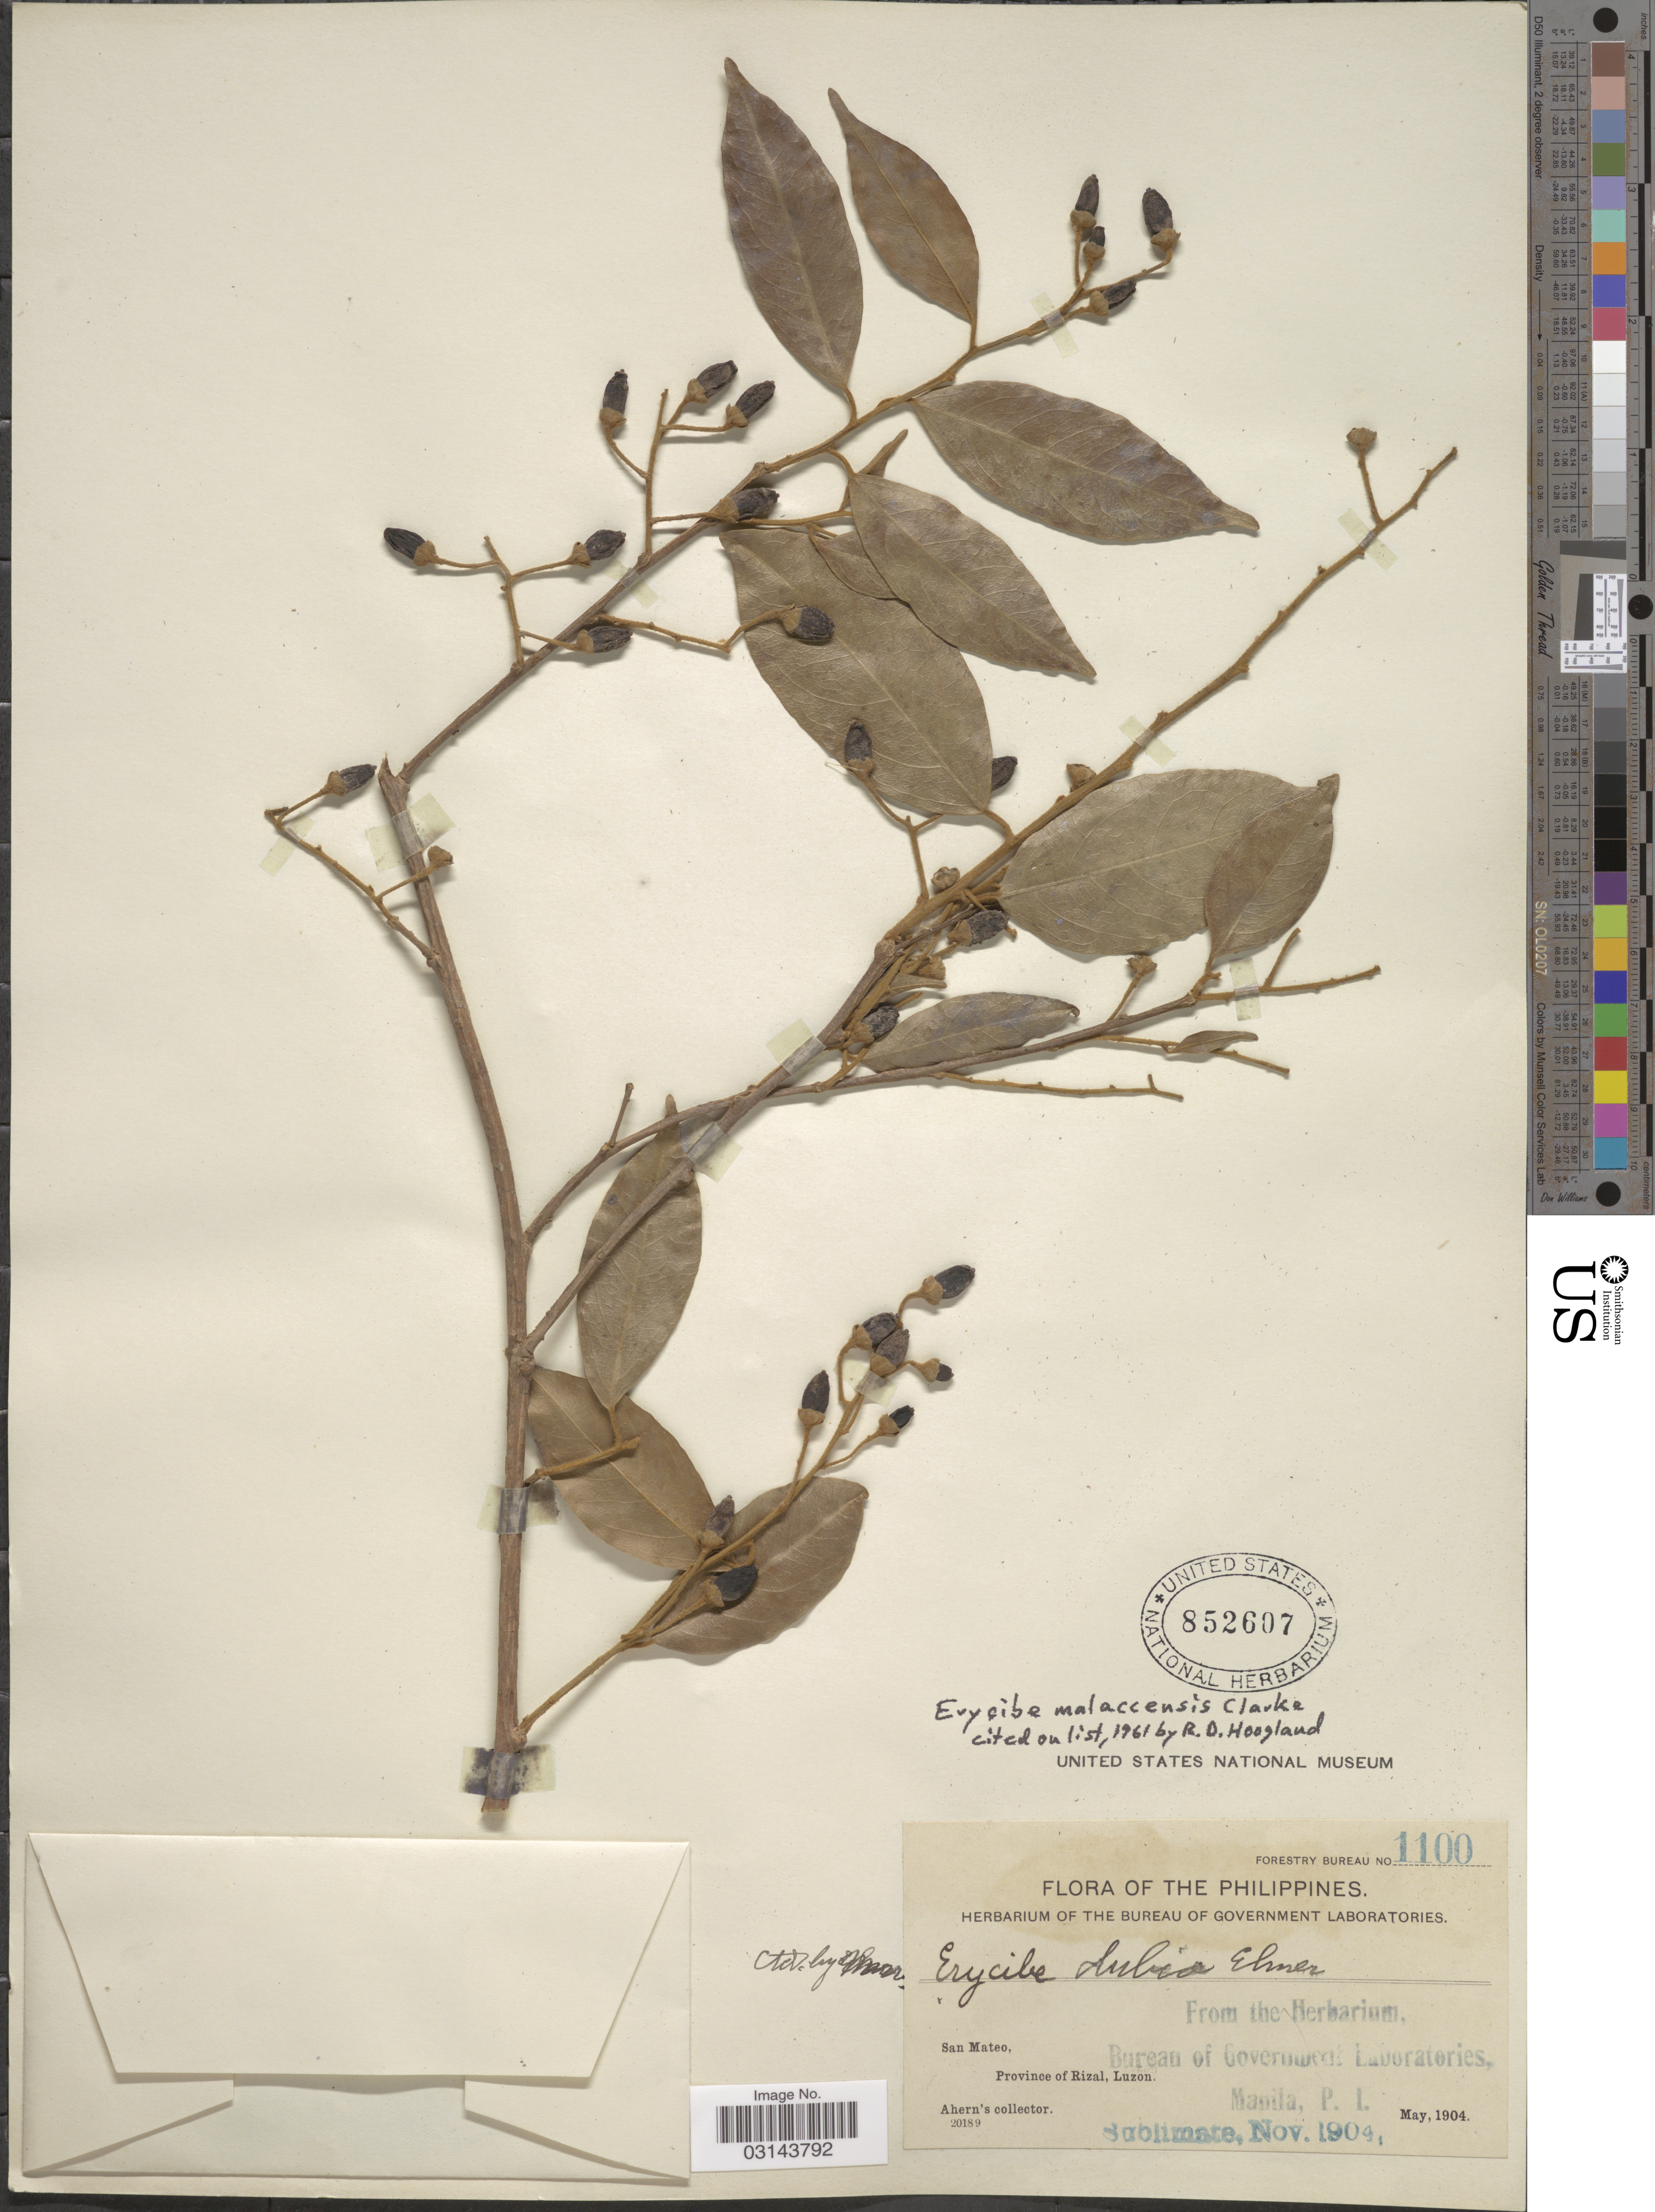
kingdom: Plantae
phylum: Tracheophyta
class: Magnoliopsida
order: Solanales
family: Convolvulaceae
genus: Erycibe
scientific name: Erycibe malaccensis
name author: C.B. Clarke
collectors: Ahern's collector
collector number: Forestry Bureau 1100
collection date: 1904-05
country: Philippines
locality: San Mateo, Province of Rizal, Luzon.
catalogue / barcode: US 852607